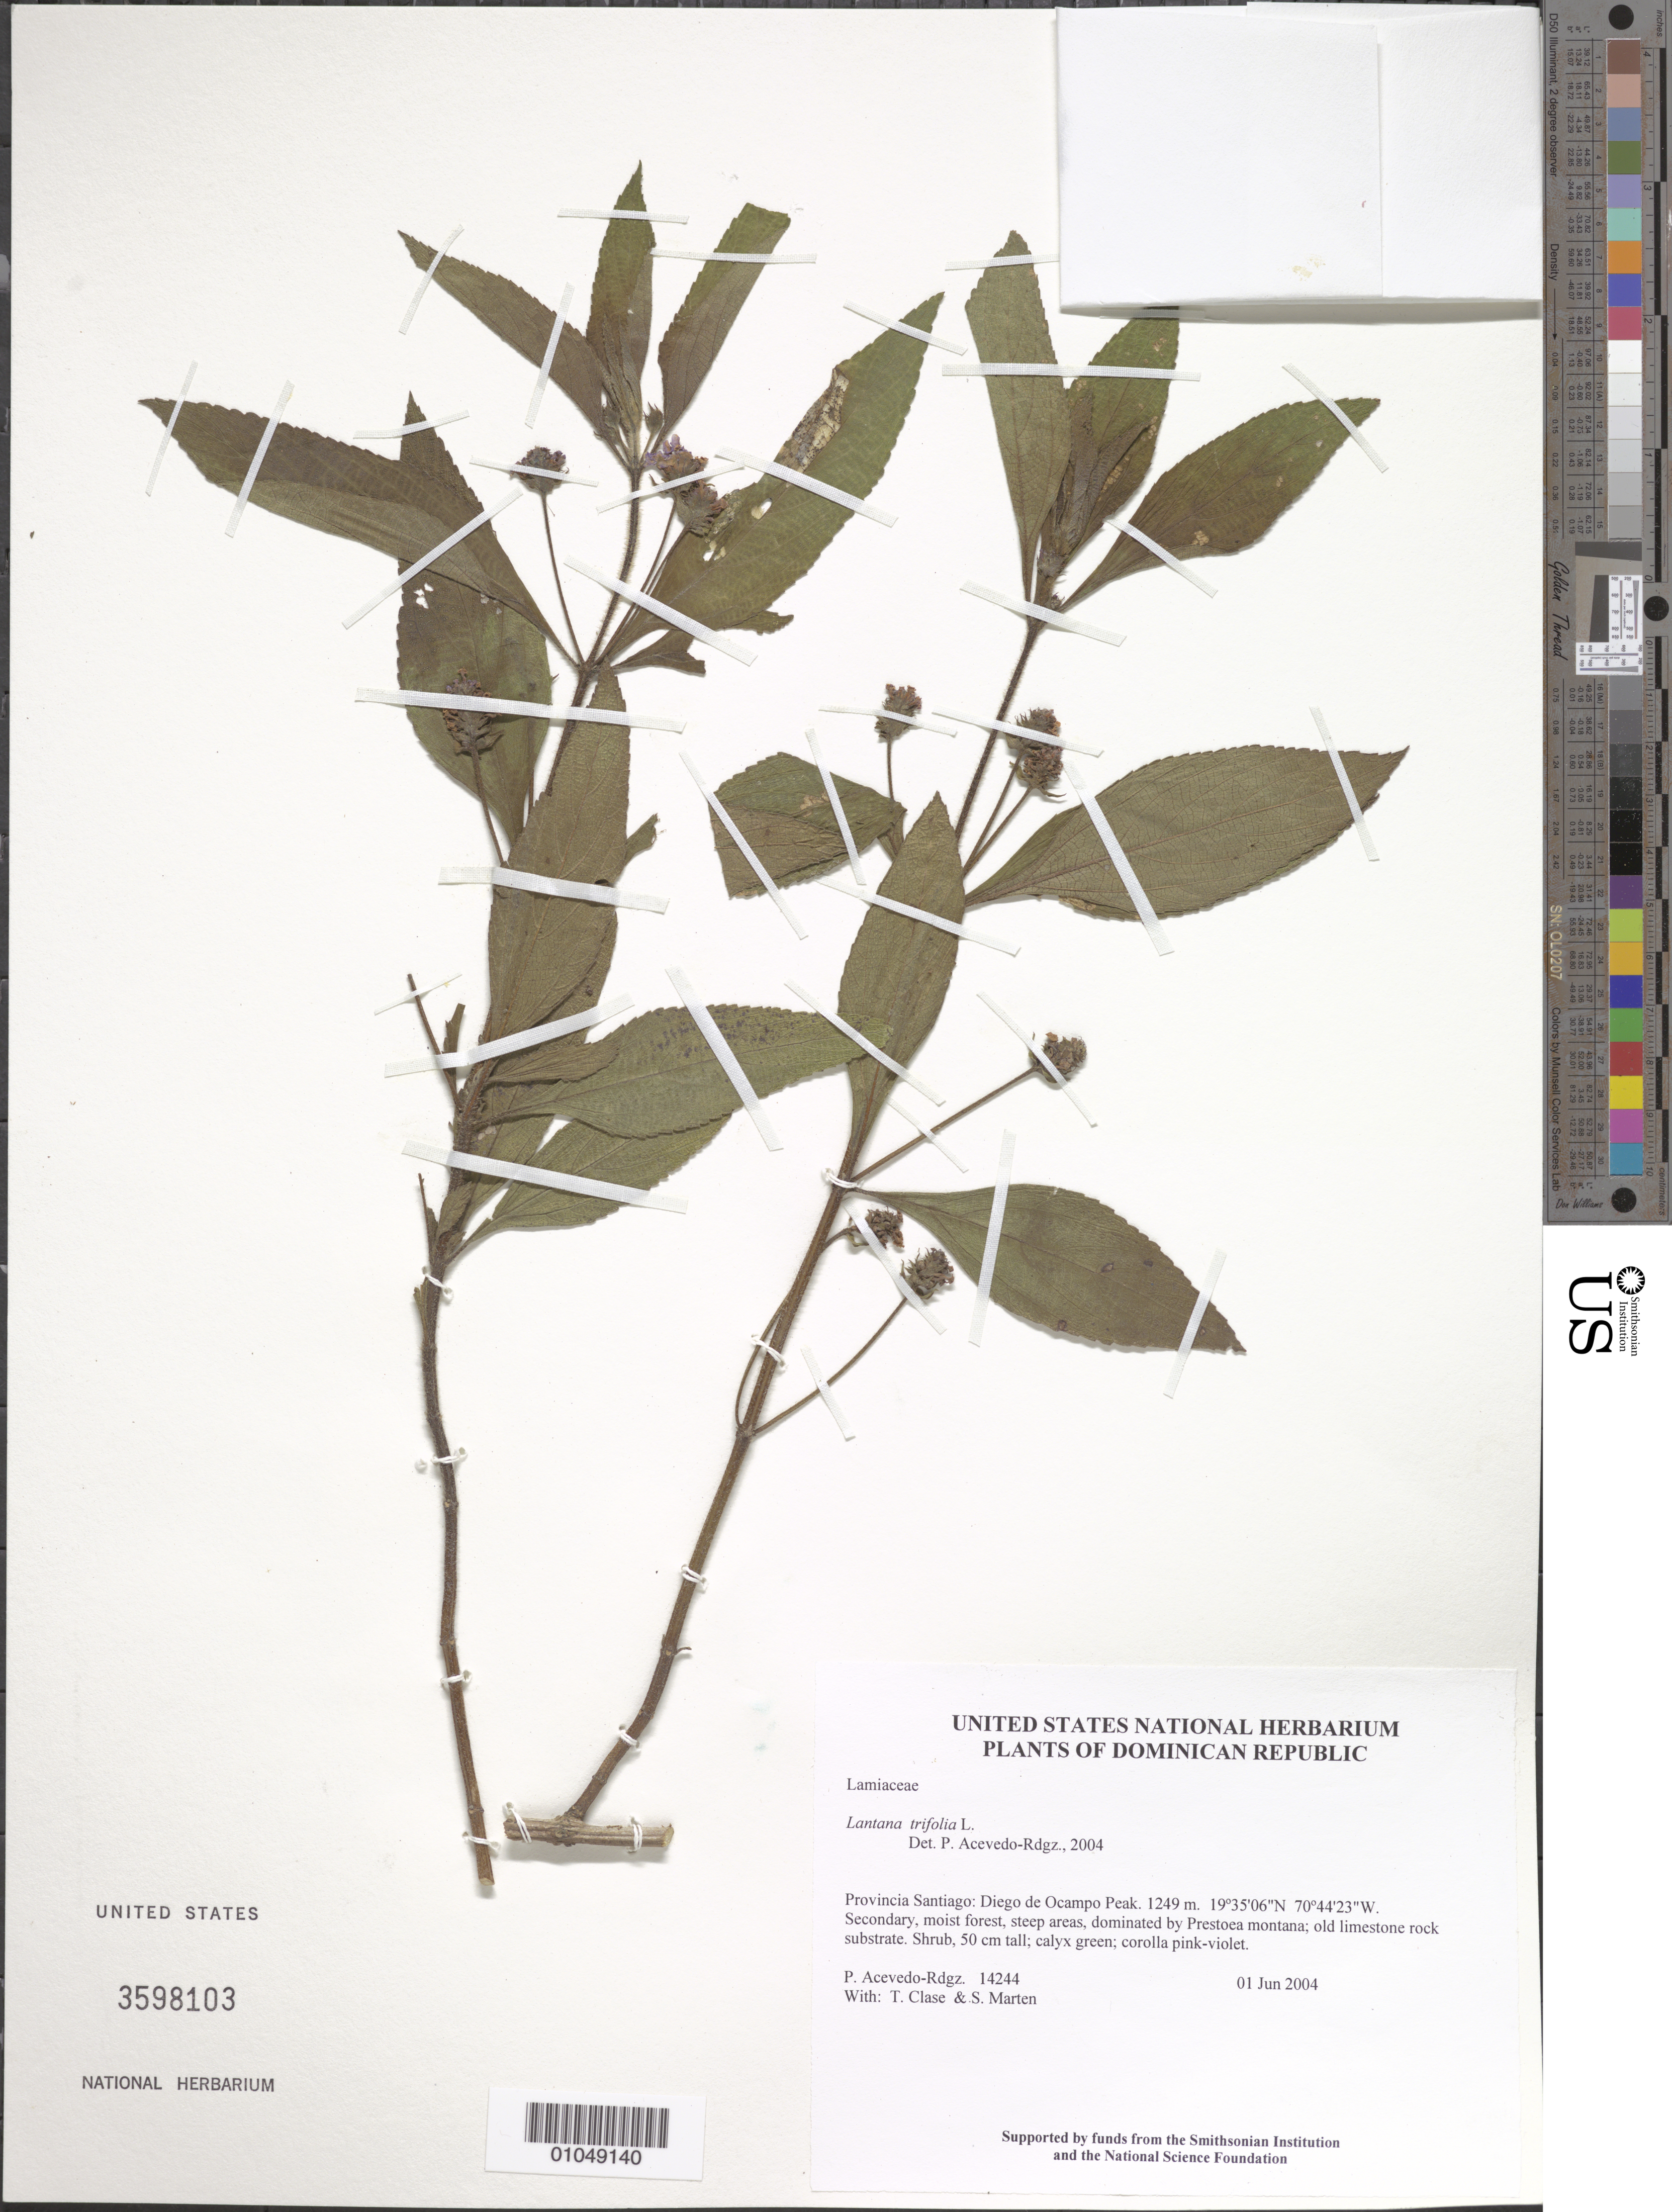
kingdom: Plantae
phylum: Tracheophyta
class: Magnoliopsida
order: Lamiales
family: Verbenaceae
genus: Lantana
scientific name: Lantana trifolia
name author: L.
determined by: Acevedo-Rodríguez, P., (BOT), Smithsonian Institution - National Museum of Natural History (UNITED STATES)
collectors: P. Acevedo-Rodr., T. Clase & S. Marten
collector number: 14244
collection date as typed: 01 Jun 2004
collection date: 2004-06-01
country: Dominican Republic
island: Hispaniola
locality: Provincia Santiago: Diego de Ocampo Peak.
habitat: Secondary, moist forest, steep areas, dominated by Prestoea montana; old limestone rock substrate.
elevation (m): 1249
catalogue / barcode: US 3598103